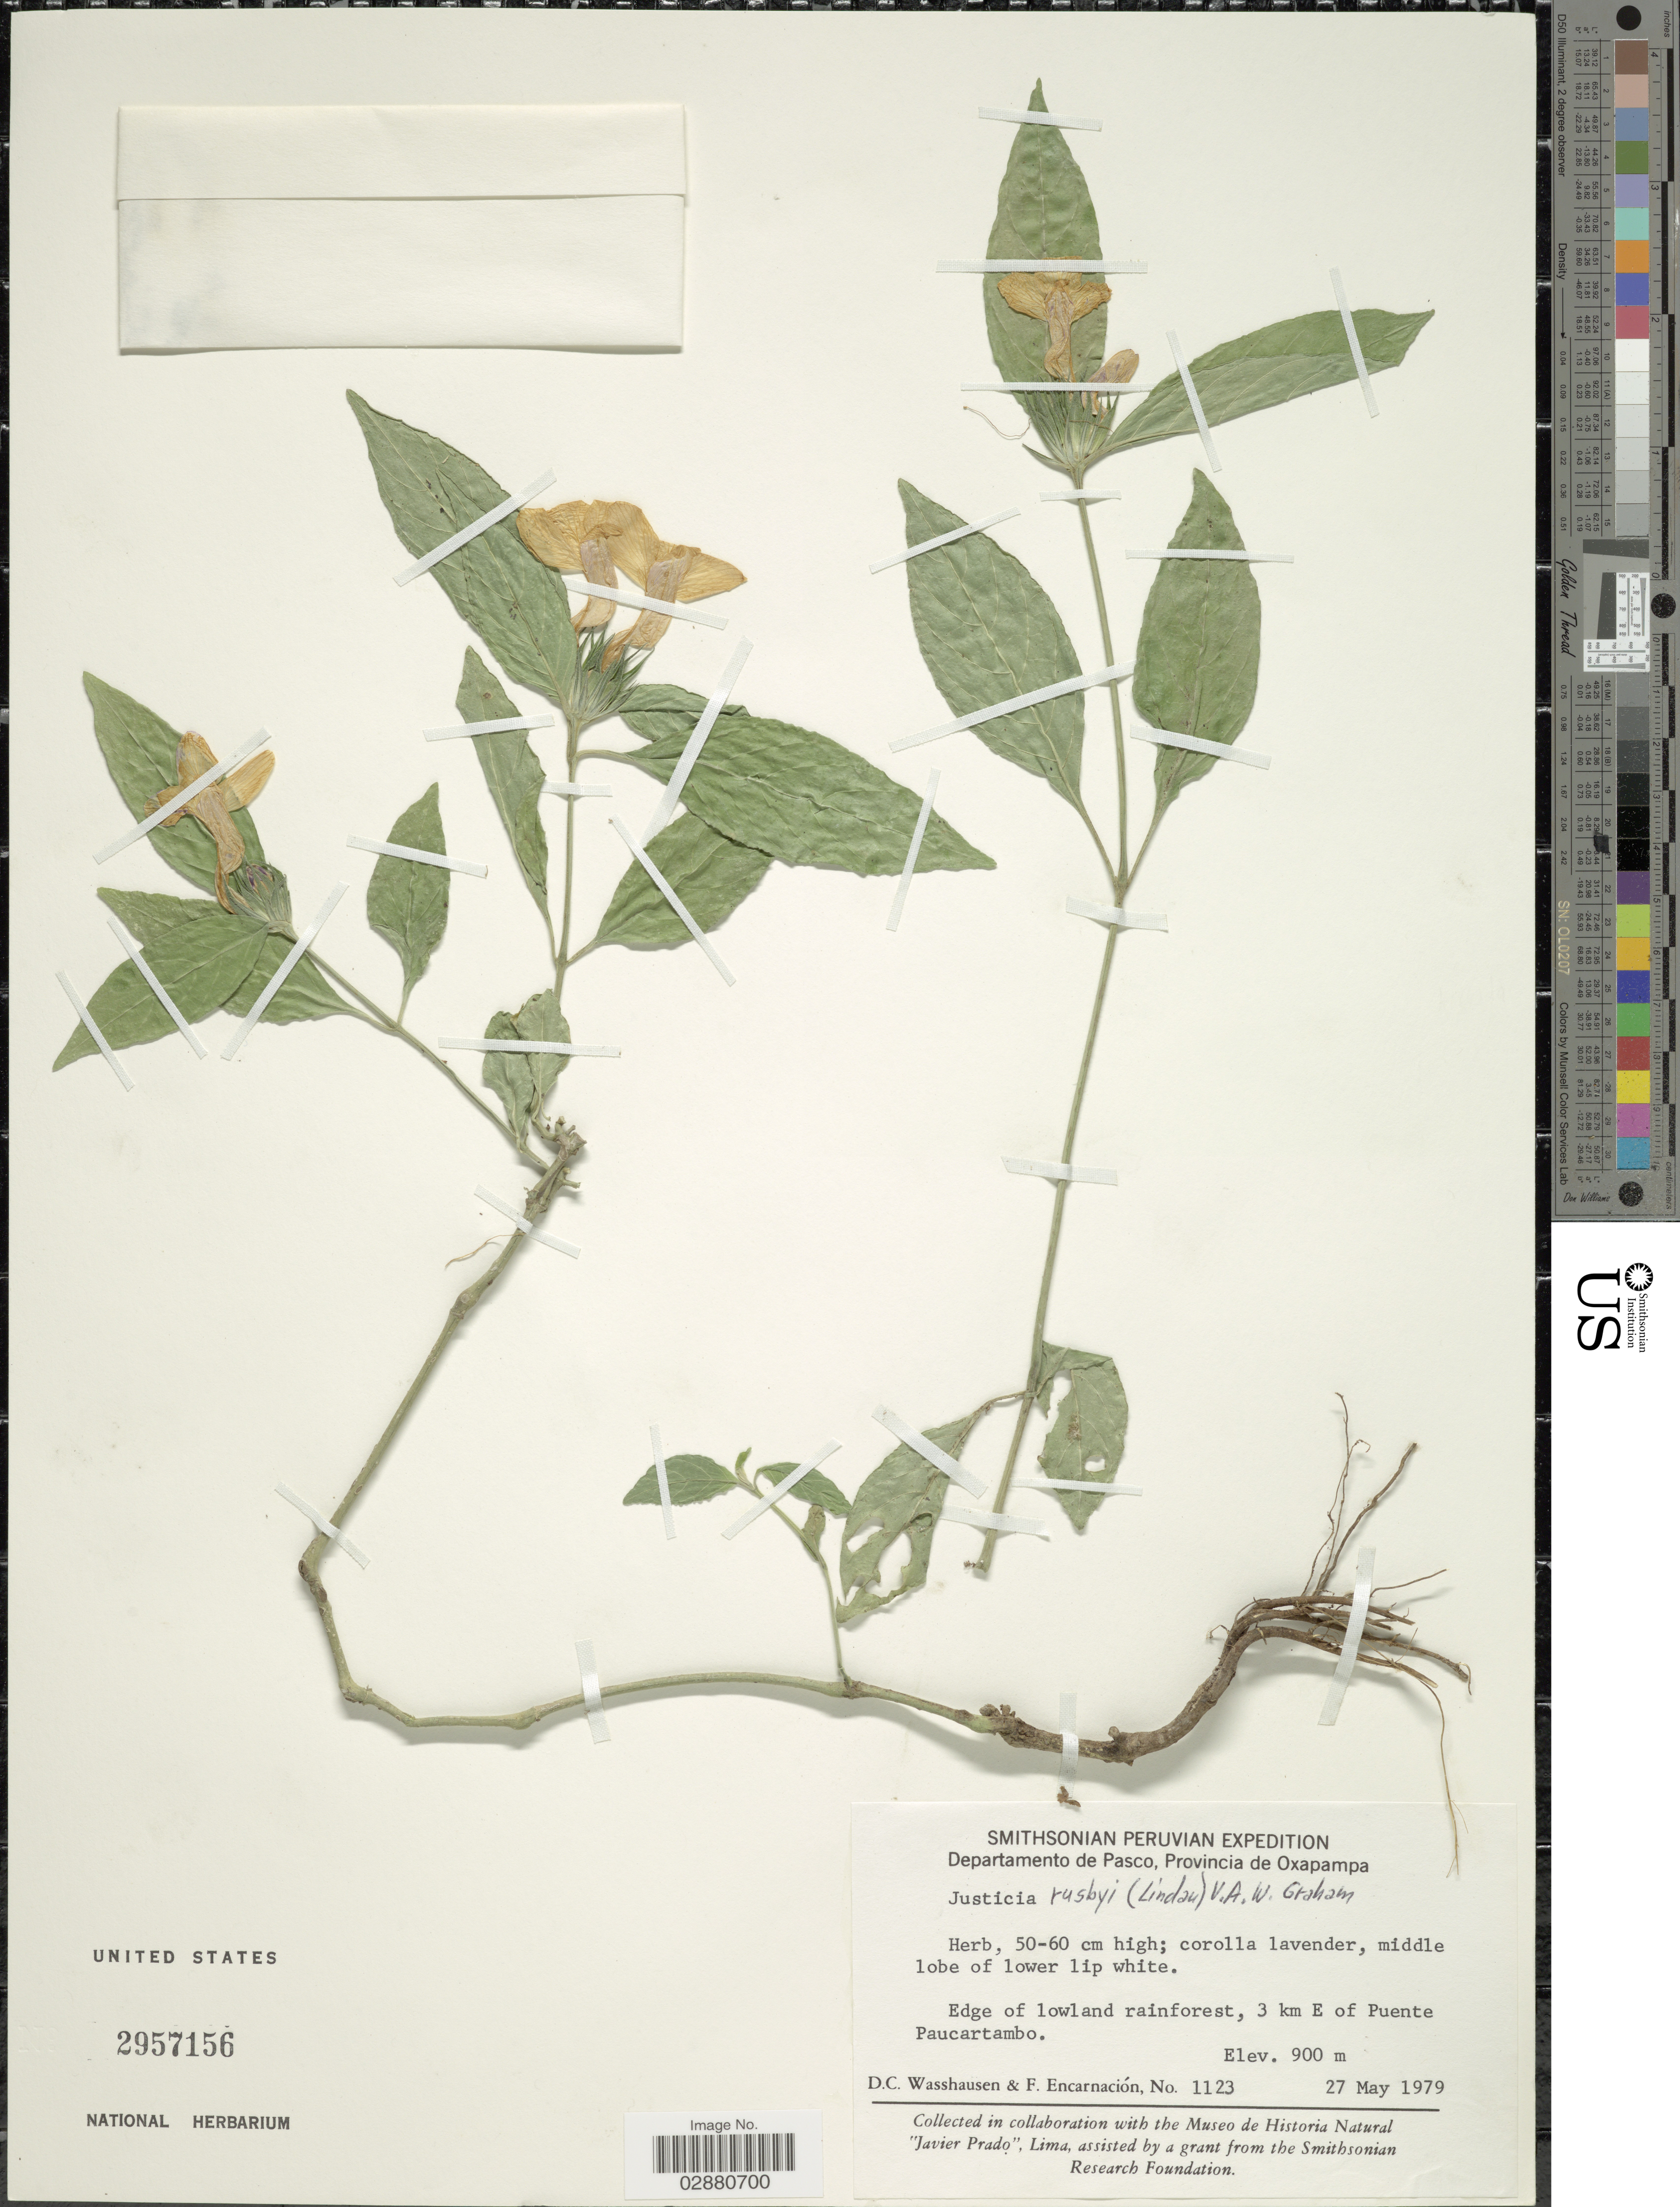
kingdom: Plantae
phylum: Tracheophyta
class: Magnoliopsida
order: Lamiales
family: Acanthaceae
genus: Justicia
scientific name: Justicia rusbyi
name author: (Lindau) V.A.W. Graham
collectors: D. C. Wasshausen & F. Encarnación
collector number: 1123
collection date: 1979-05-27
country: Peru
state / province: Pasco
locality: Departamento de Pasco, Provincia de Oxapampa. 3 km E of Puente Paucartambo.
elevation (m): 900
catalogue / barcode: US 2957156